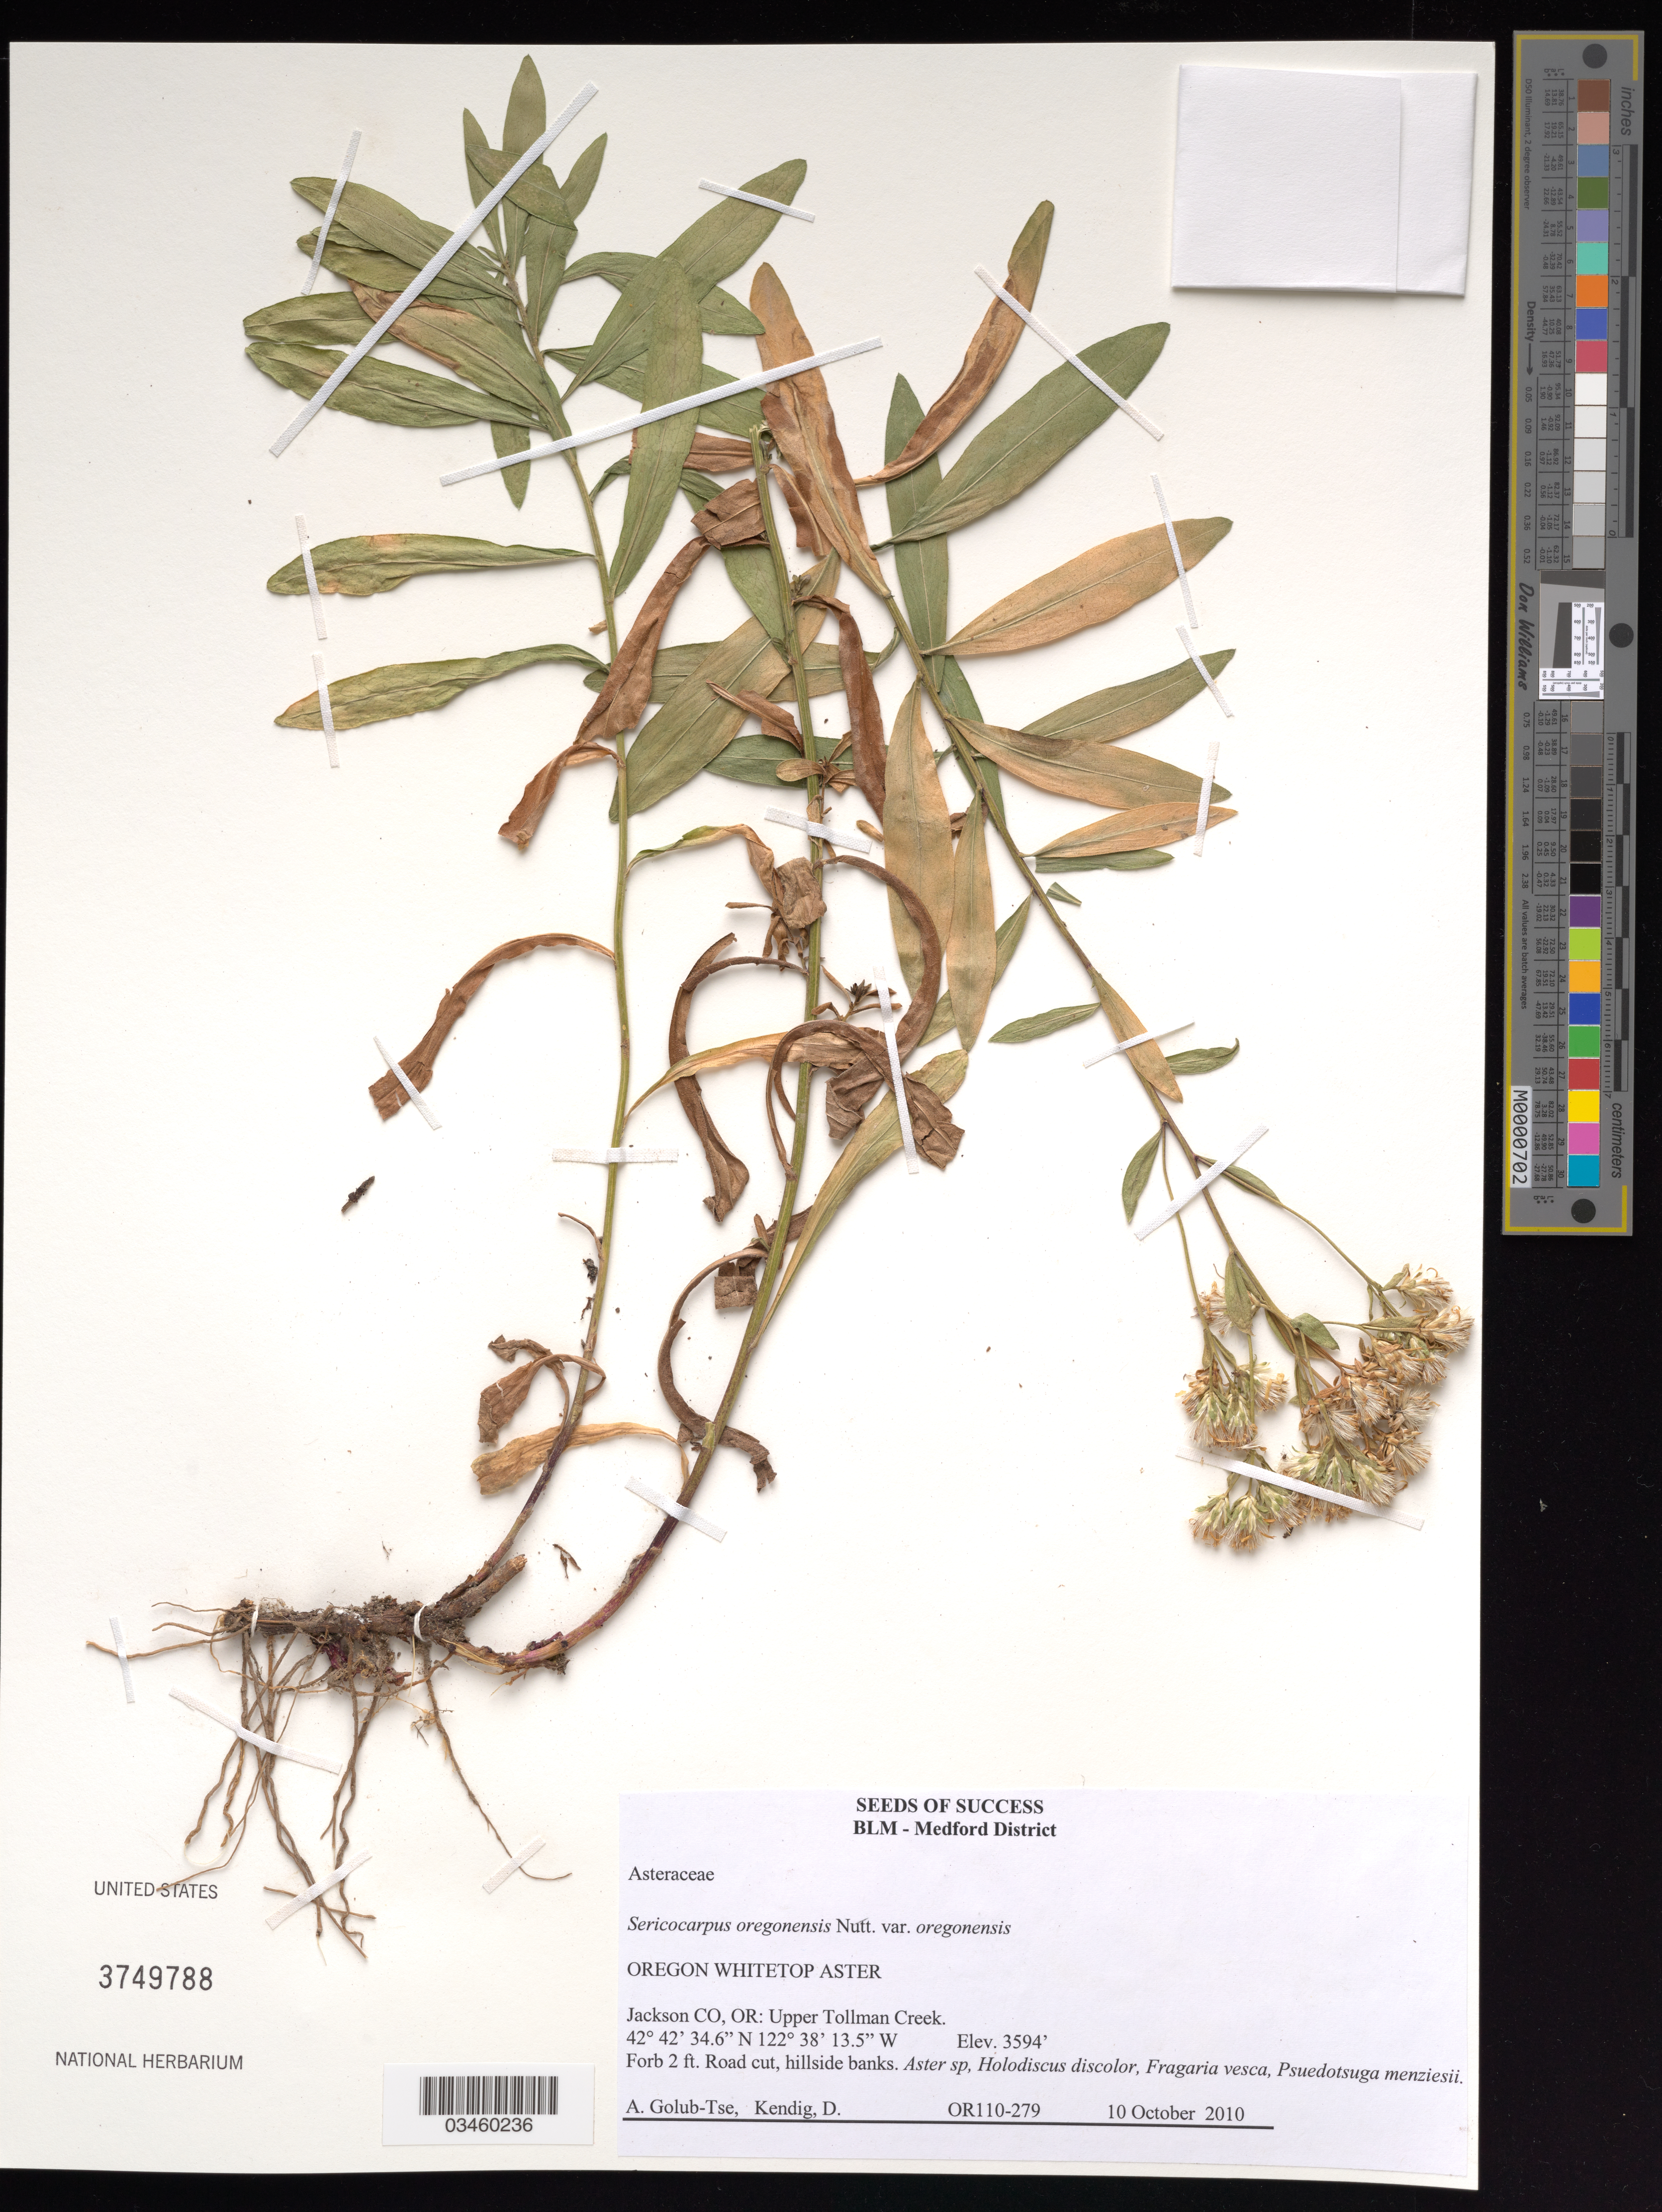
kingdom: Plantae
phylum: Tracheophyta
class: Magnoliopsida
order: Asterales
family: Asteraceae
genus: Sericocarpus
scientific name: Sericocarpus oregonensis var. oregonensis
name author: Nutt.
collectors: A. Golub-Tse & D. Kendig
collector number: OR110-279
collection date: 2010-10-10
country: United States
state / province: Oregon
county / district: Jackson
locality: Upper Tollman Creek.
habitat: Road cut, hillside banks. With Aster sp., Fragaria vesca, ect.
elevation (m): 1095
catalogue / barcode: US 3749788